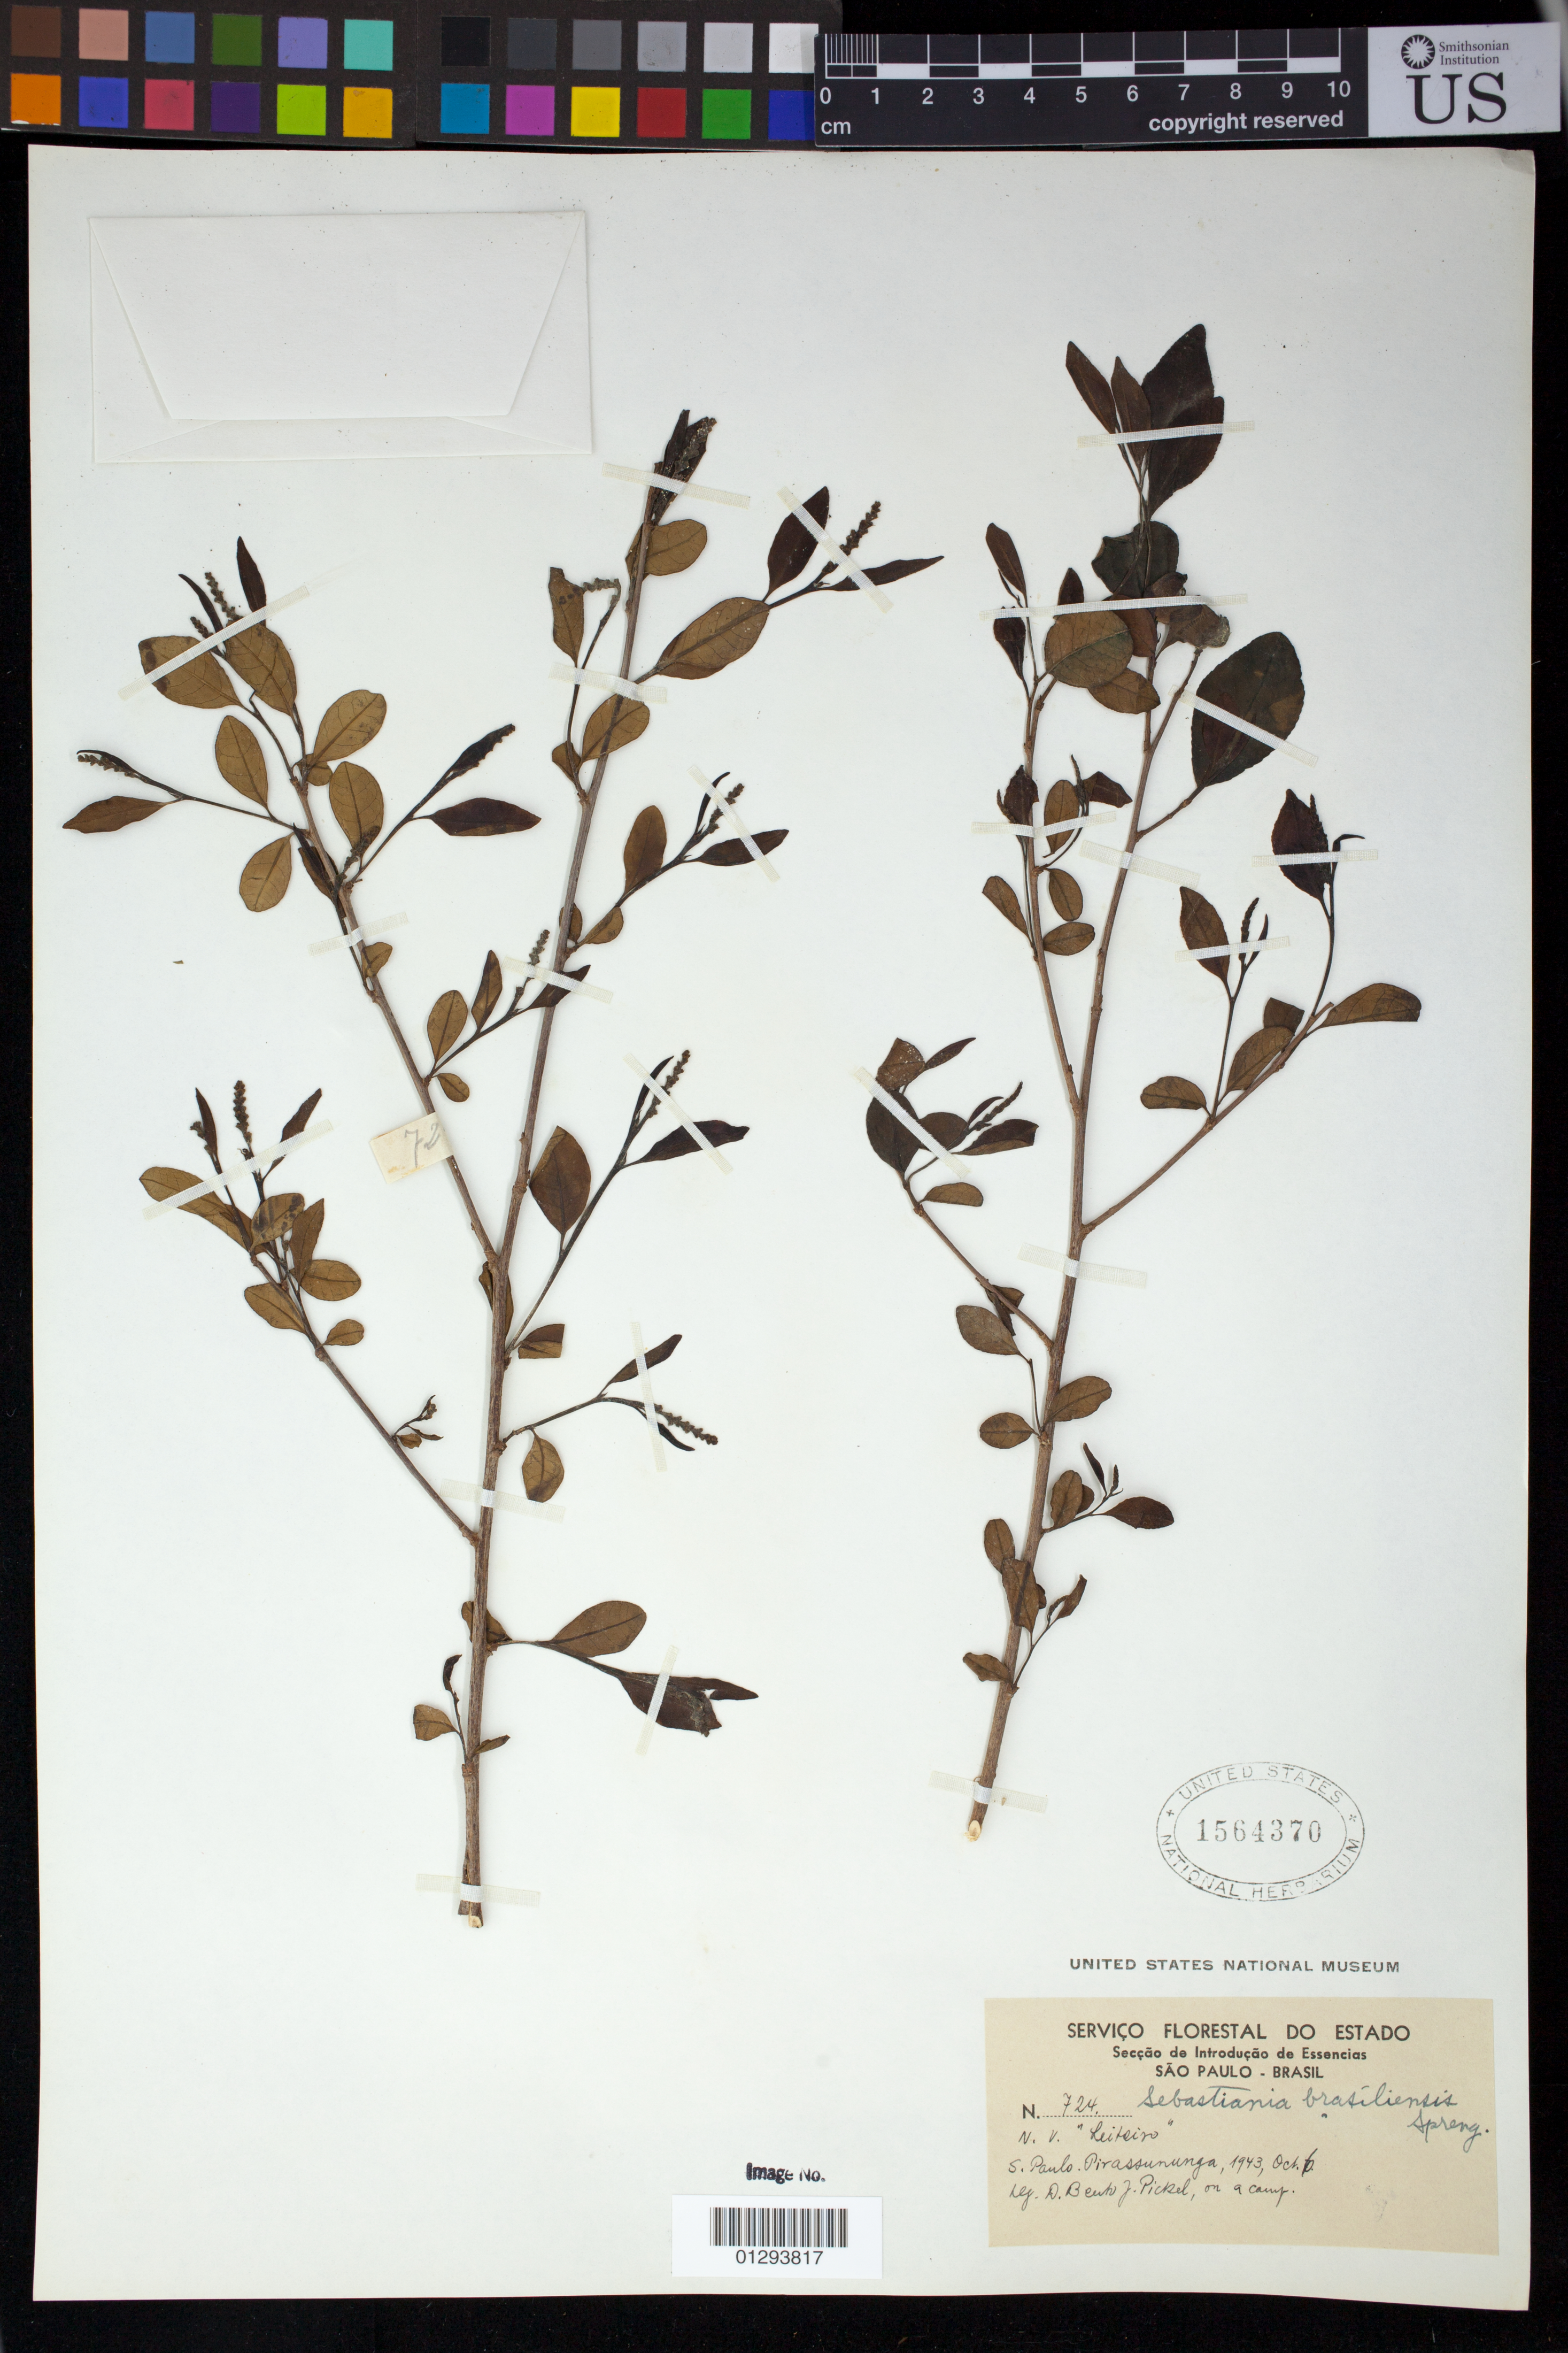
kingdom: Plantae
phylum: Tracheophyta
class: Magnoliopsida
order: Malpighiales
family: Euphorbiaceae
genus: Sebastiania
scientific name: Sebastiania brasiliensis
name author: Spreng.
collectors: B. J. Pickel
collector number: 724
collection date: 1943-10-06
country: Brazil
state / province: Sao Paulo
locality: S. Paulo. Pirassununga.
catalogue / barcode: US 1564370